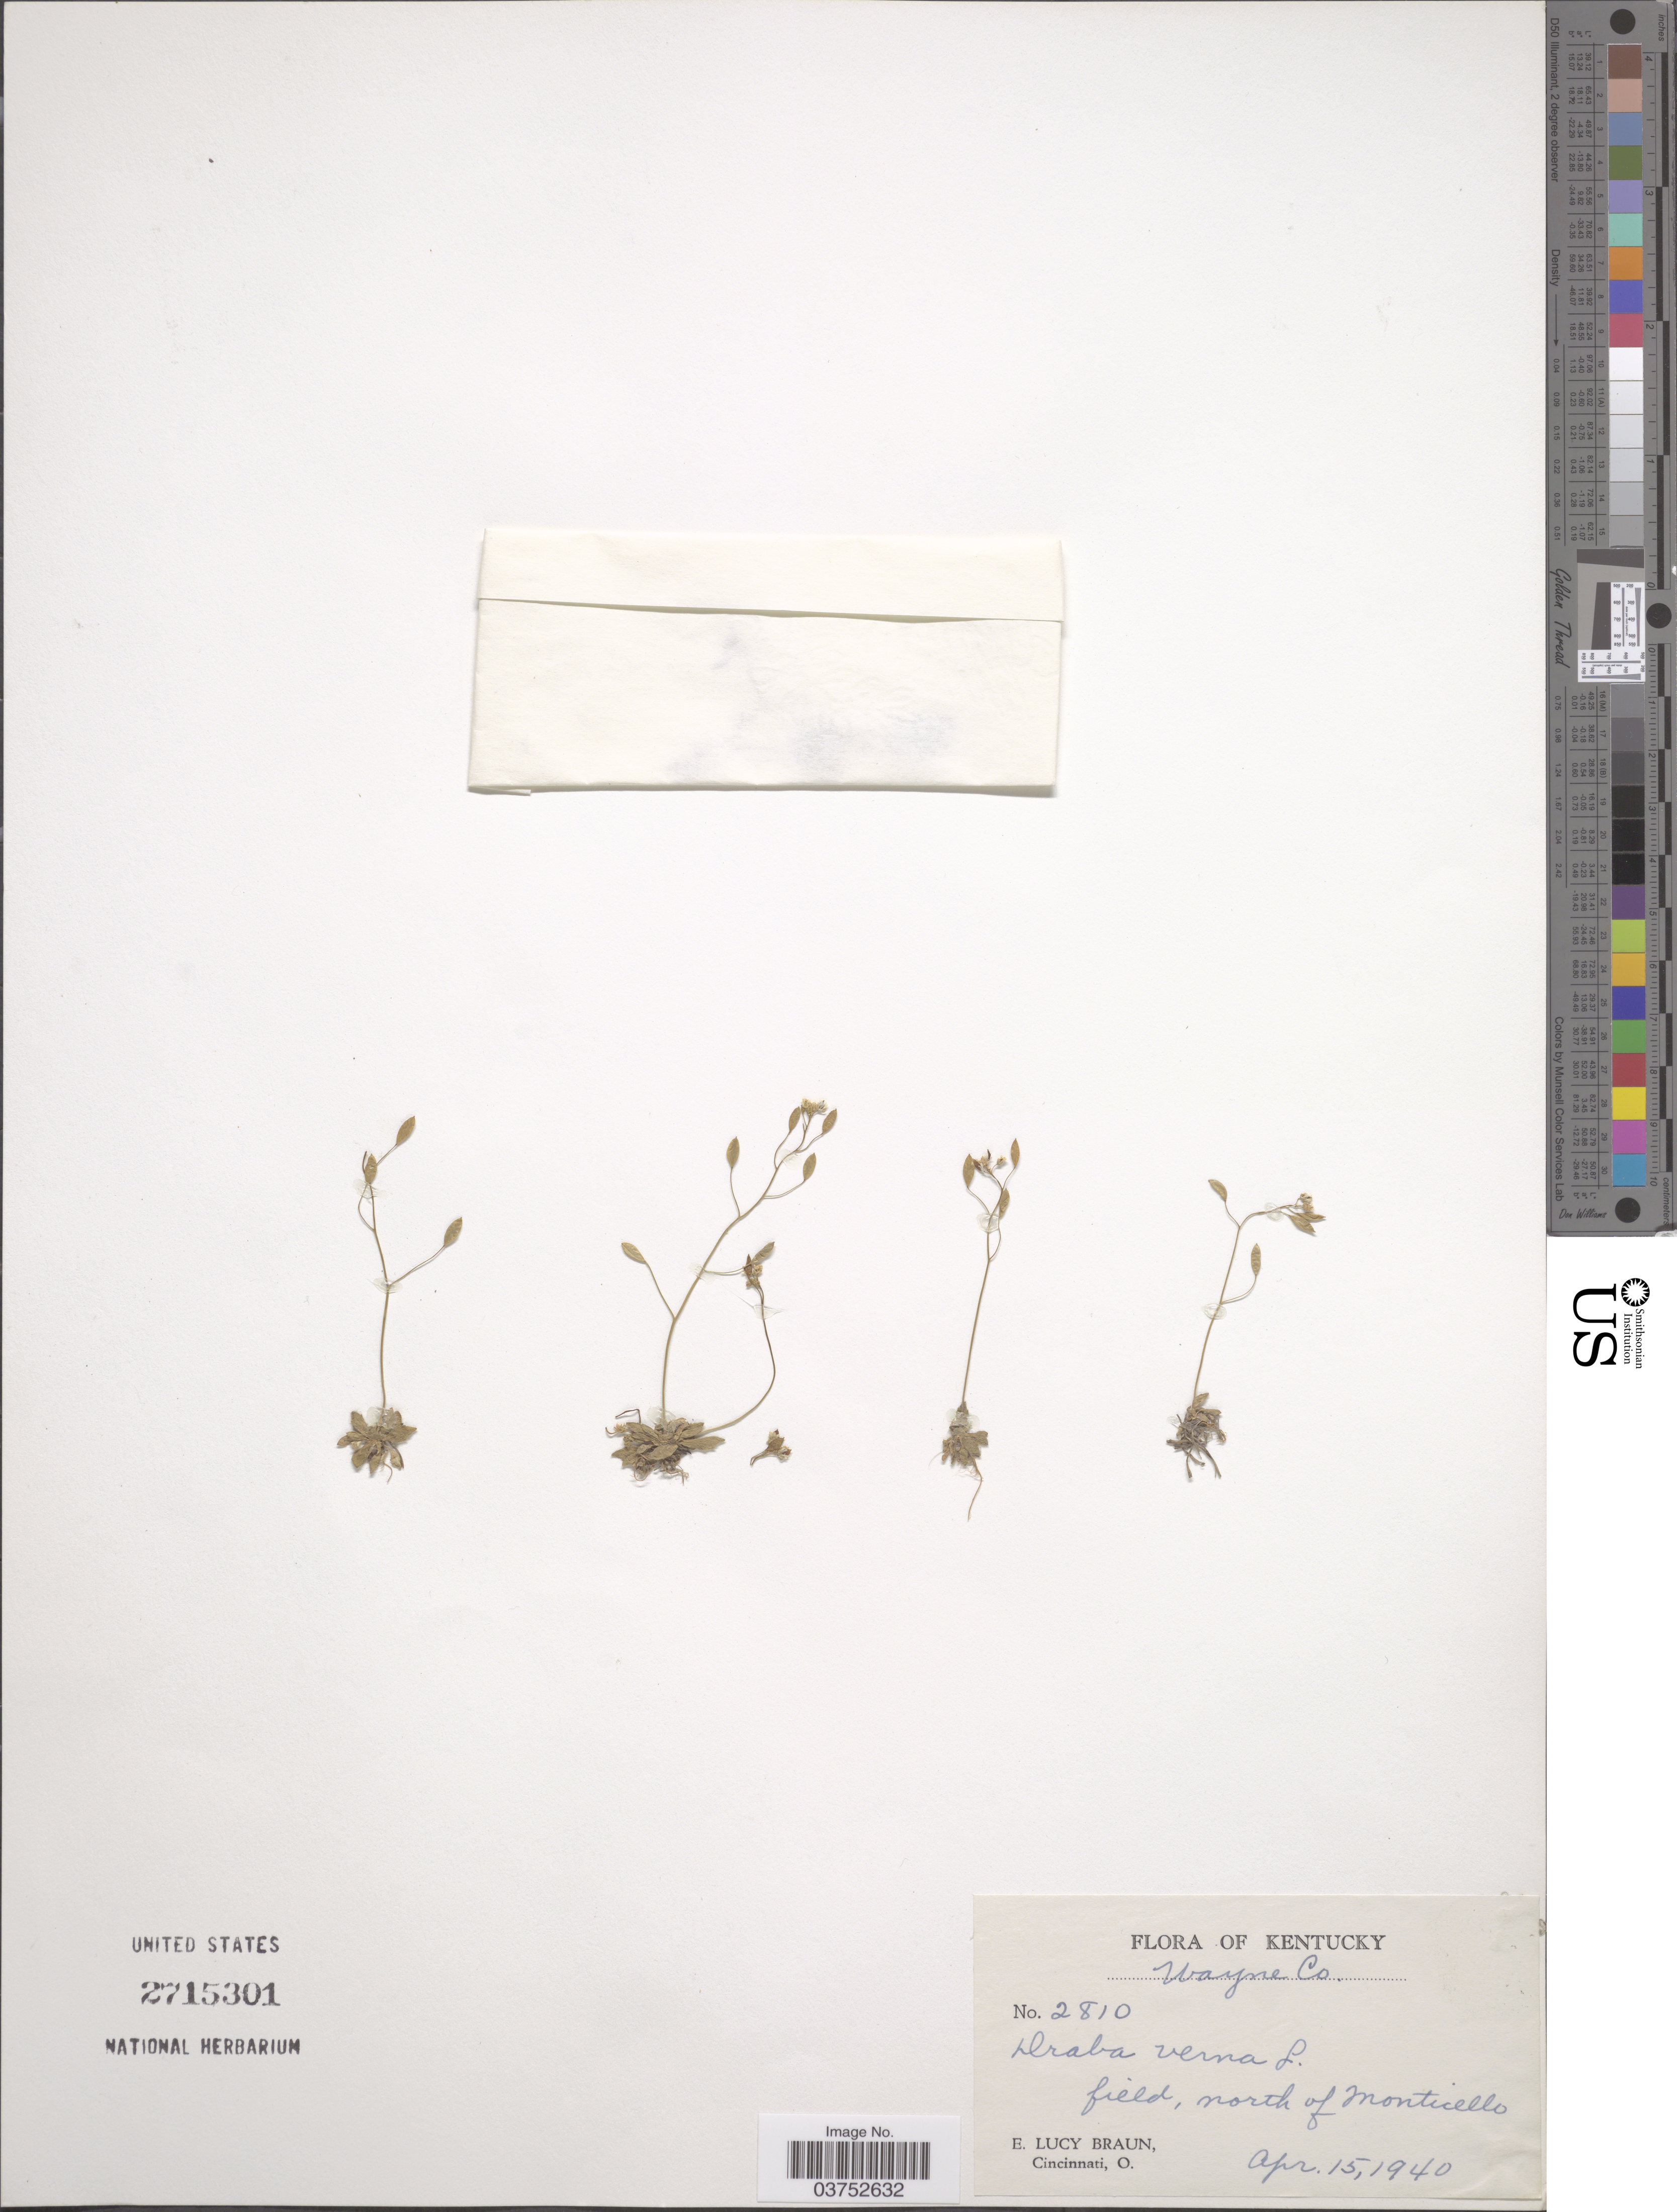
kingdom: Plantae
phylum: Tracheophyta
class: Magnoliopsida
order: Brassicales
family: Brassicaceae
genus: Draba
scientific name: Draba verna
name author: L.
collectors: E. L. Braun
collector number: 2810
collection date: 1940-04-15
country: United States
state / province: Kentucky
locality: Wayne Co. Field, north of Monticello.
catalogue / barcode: US 2715301